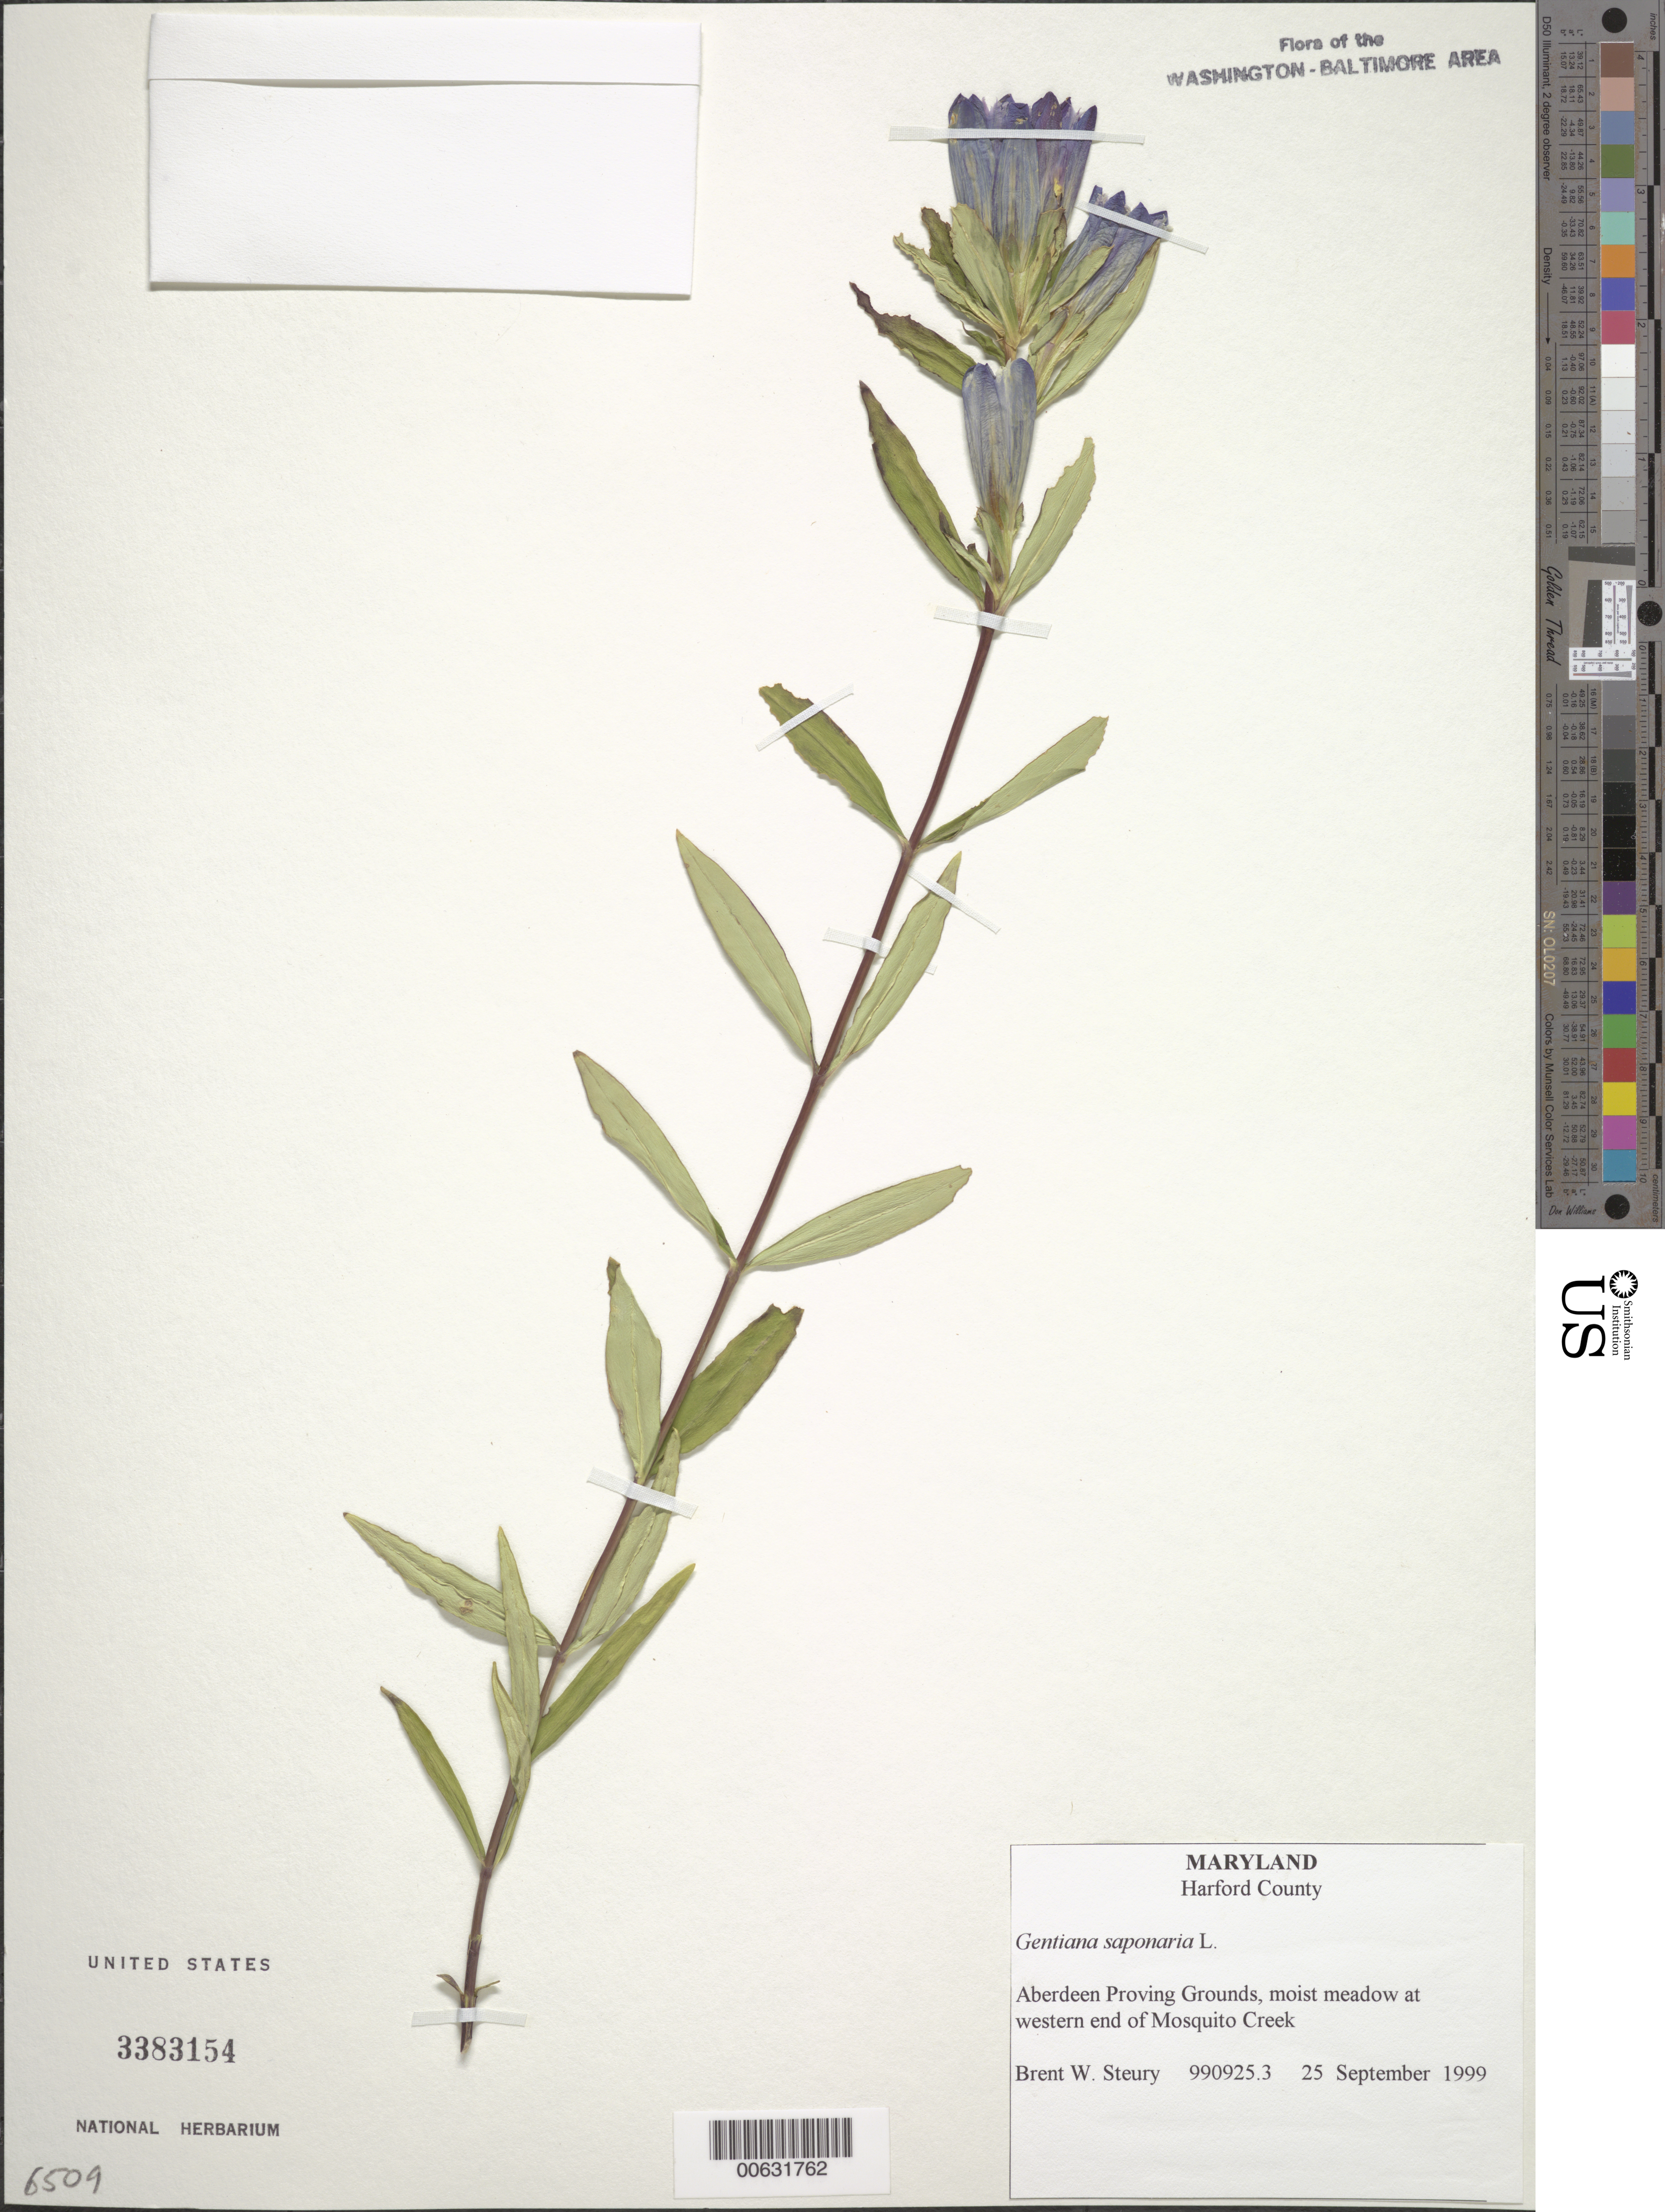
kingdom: Plantae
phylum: Tracheophyta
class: Magnoliopsida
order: Gentianales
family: Gentianaceae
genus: Gentiana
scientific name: Gentiana saponaria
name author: L.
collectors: B. Steury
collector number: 990925.3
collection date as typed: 25 Sep 1999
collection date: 1999-09-25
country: United States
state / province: Maryland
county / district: Harford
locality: Aberdeen Proving Grounds, at western end of Mosquito Creek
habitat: Moist meadow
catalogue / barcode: US 3383154